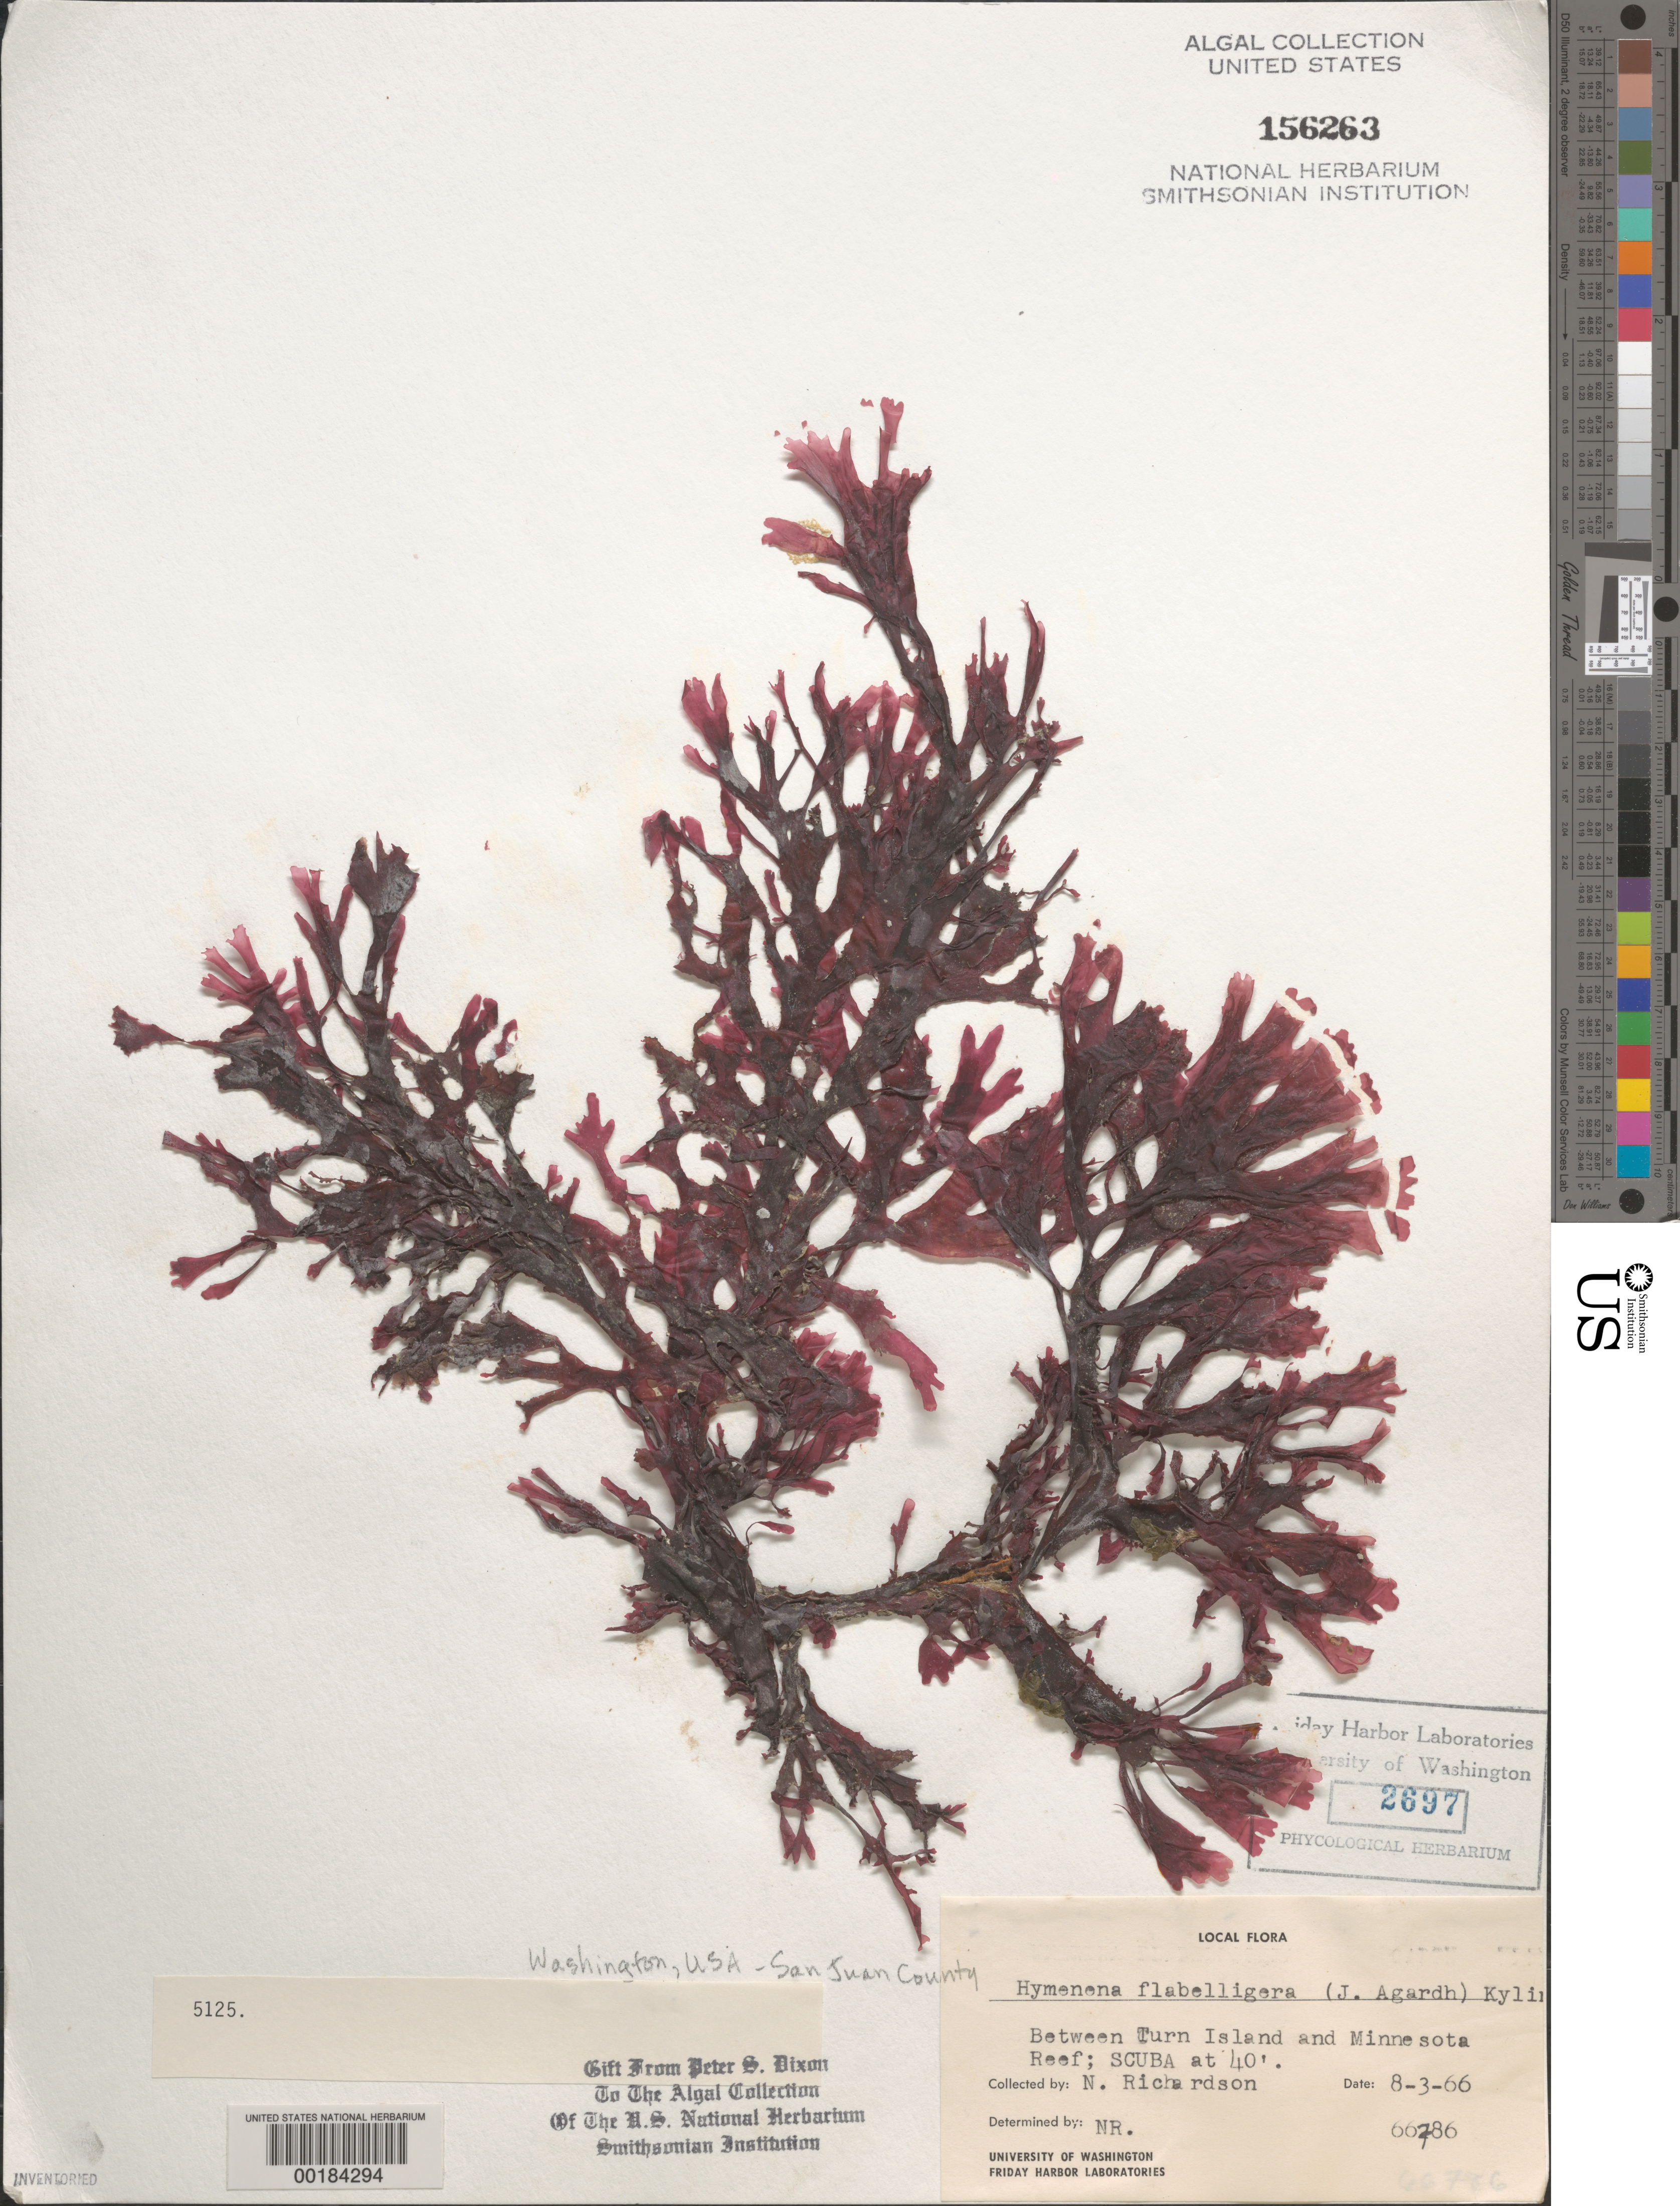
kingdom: Plantae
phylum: Rhodophyta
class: Florideophyceae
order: Ceramiales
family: Delesseriaceae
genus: Hymenena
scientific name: Hymenena flabelligera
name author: (J. Agardh) Kylin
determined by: Richardson, N.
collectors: N. Richardson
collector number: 66786 & PSD 5125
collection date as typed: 03 Aug 1966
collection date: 1966-08-03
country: United States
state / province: Washington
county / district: San Juan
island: San Juan Island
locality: Between Turn Island and Minnesota Reef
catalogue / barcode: US 156263